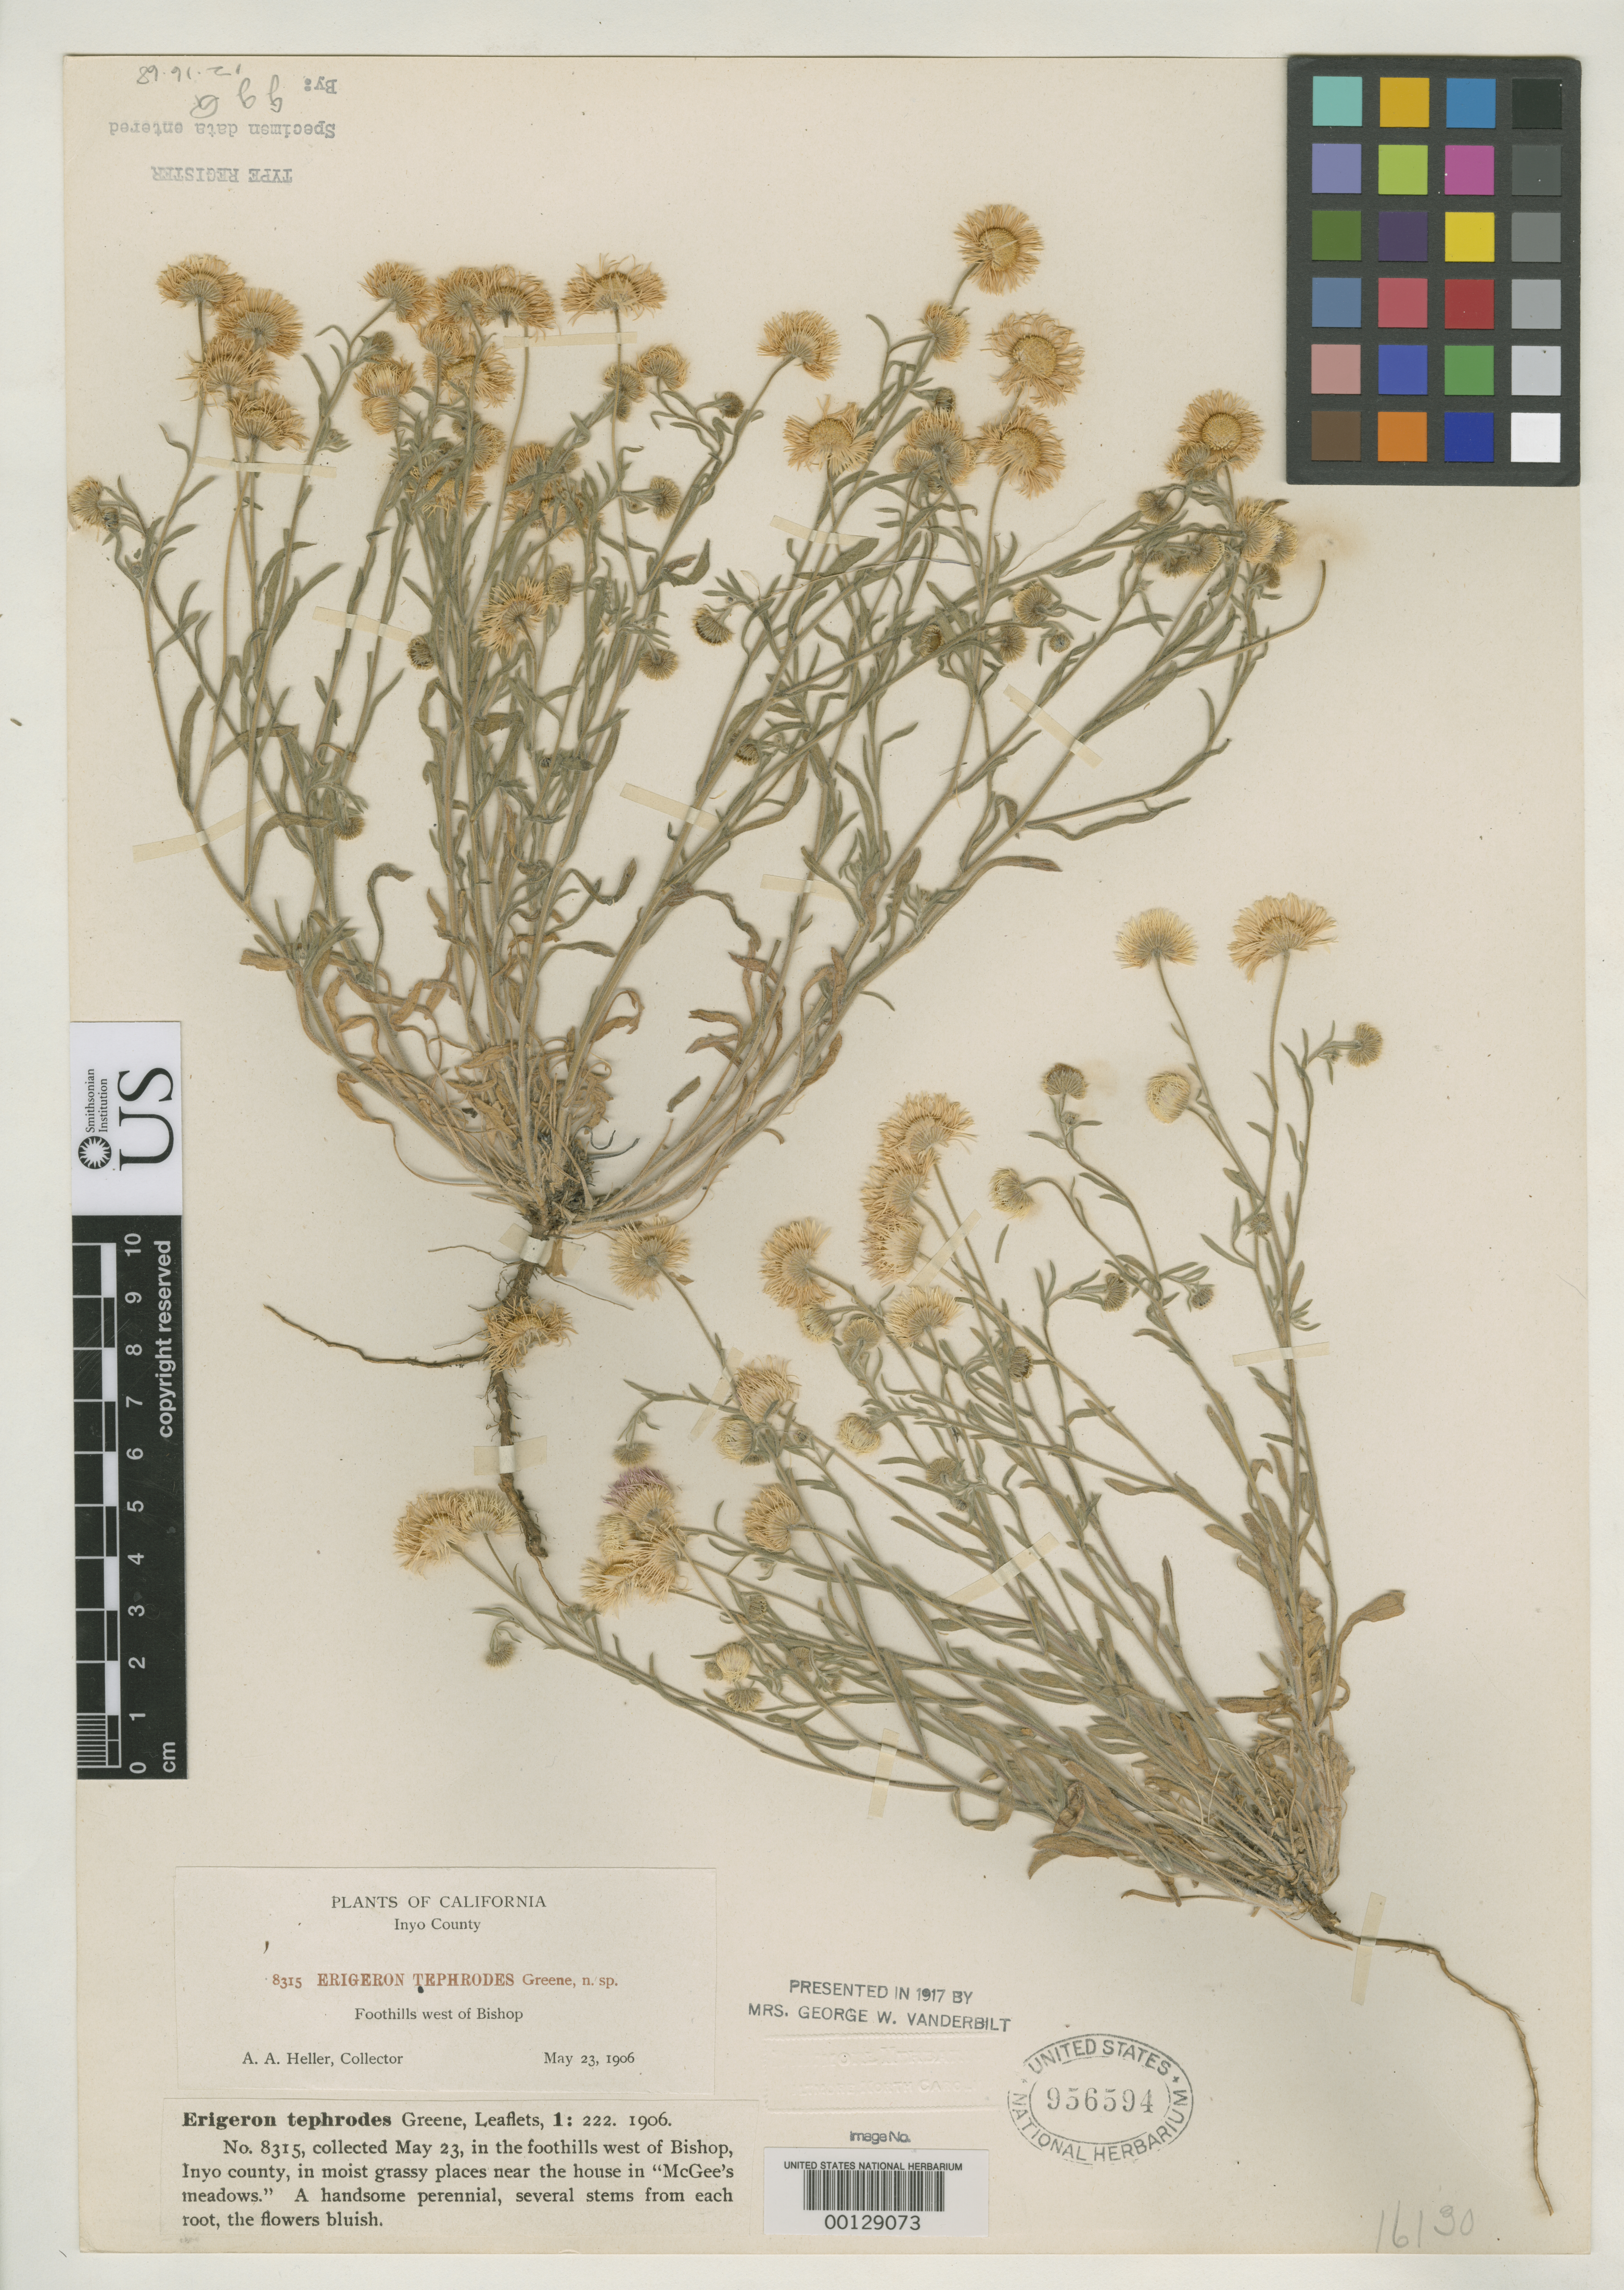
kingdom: Plantae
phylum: Tracheophyta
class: Magnoliopsida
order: Asterales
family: Asteraceae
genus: Erigeron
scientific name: Erigeron tephrodes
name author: Greene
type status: Isotype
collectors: A. A. Heller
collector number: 8315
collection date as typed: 23 May 1906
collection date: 1906-05-23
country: United States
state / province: California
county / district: Inyo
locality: W of Bishop, foothills.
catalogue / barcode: US 956594